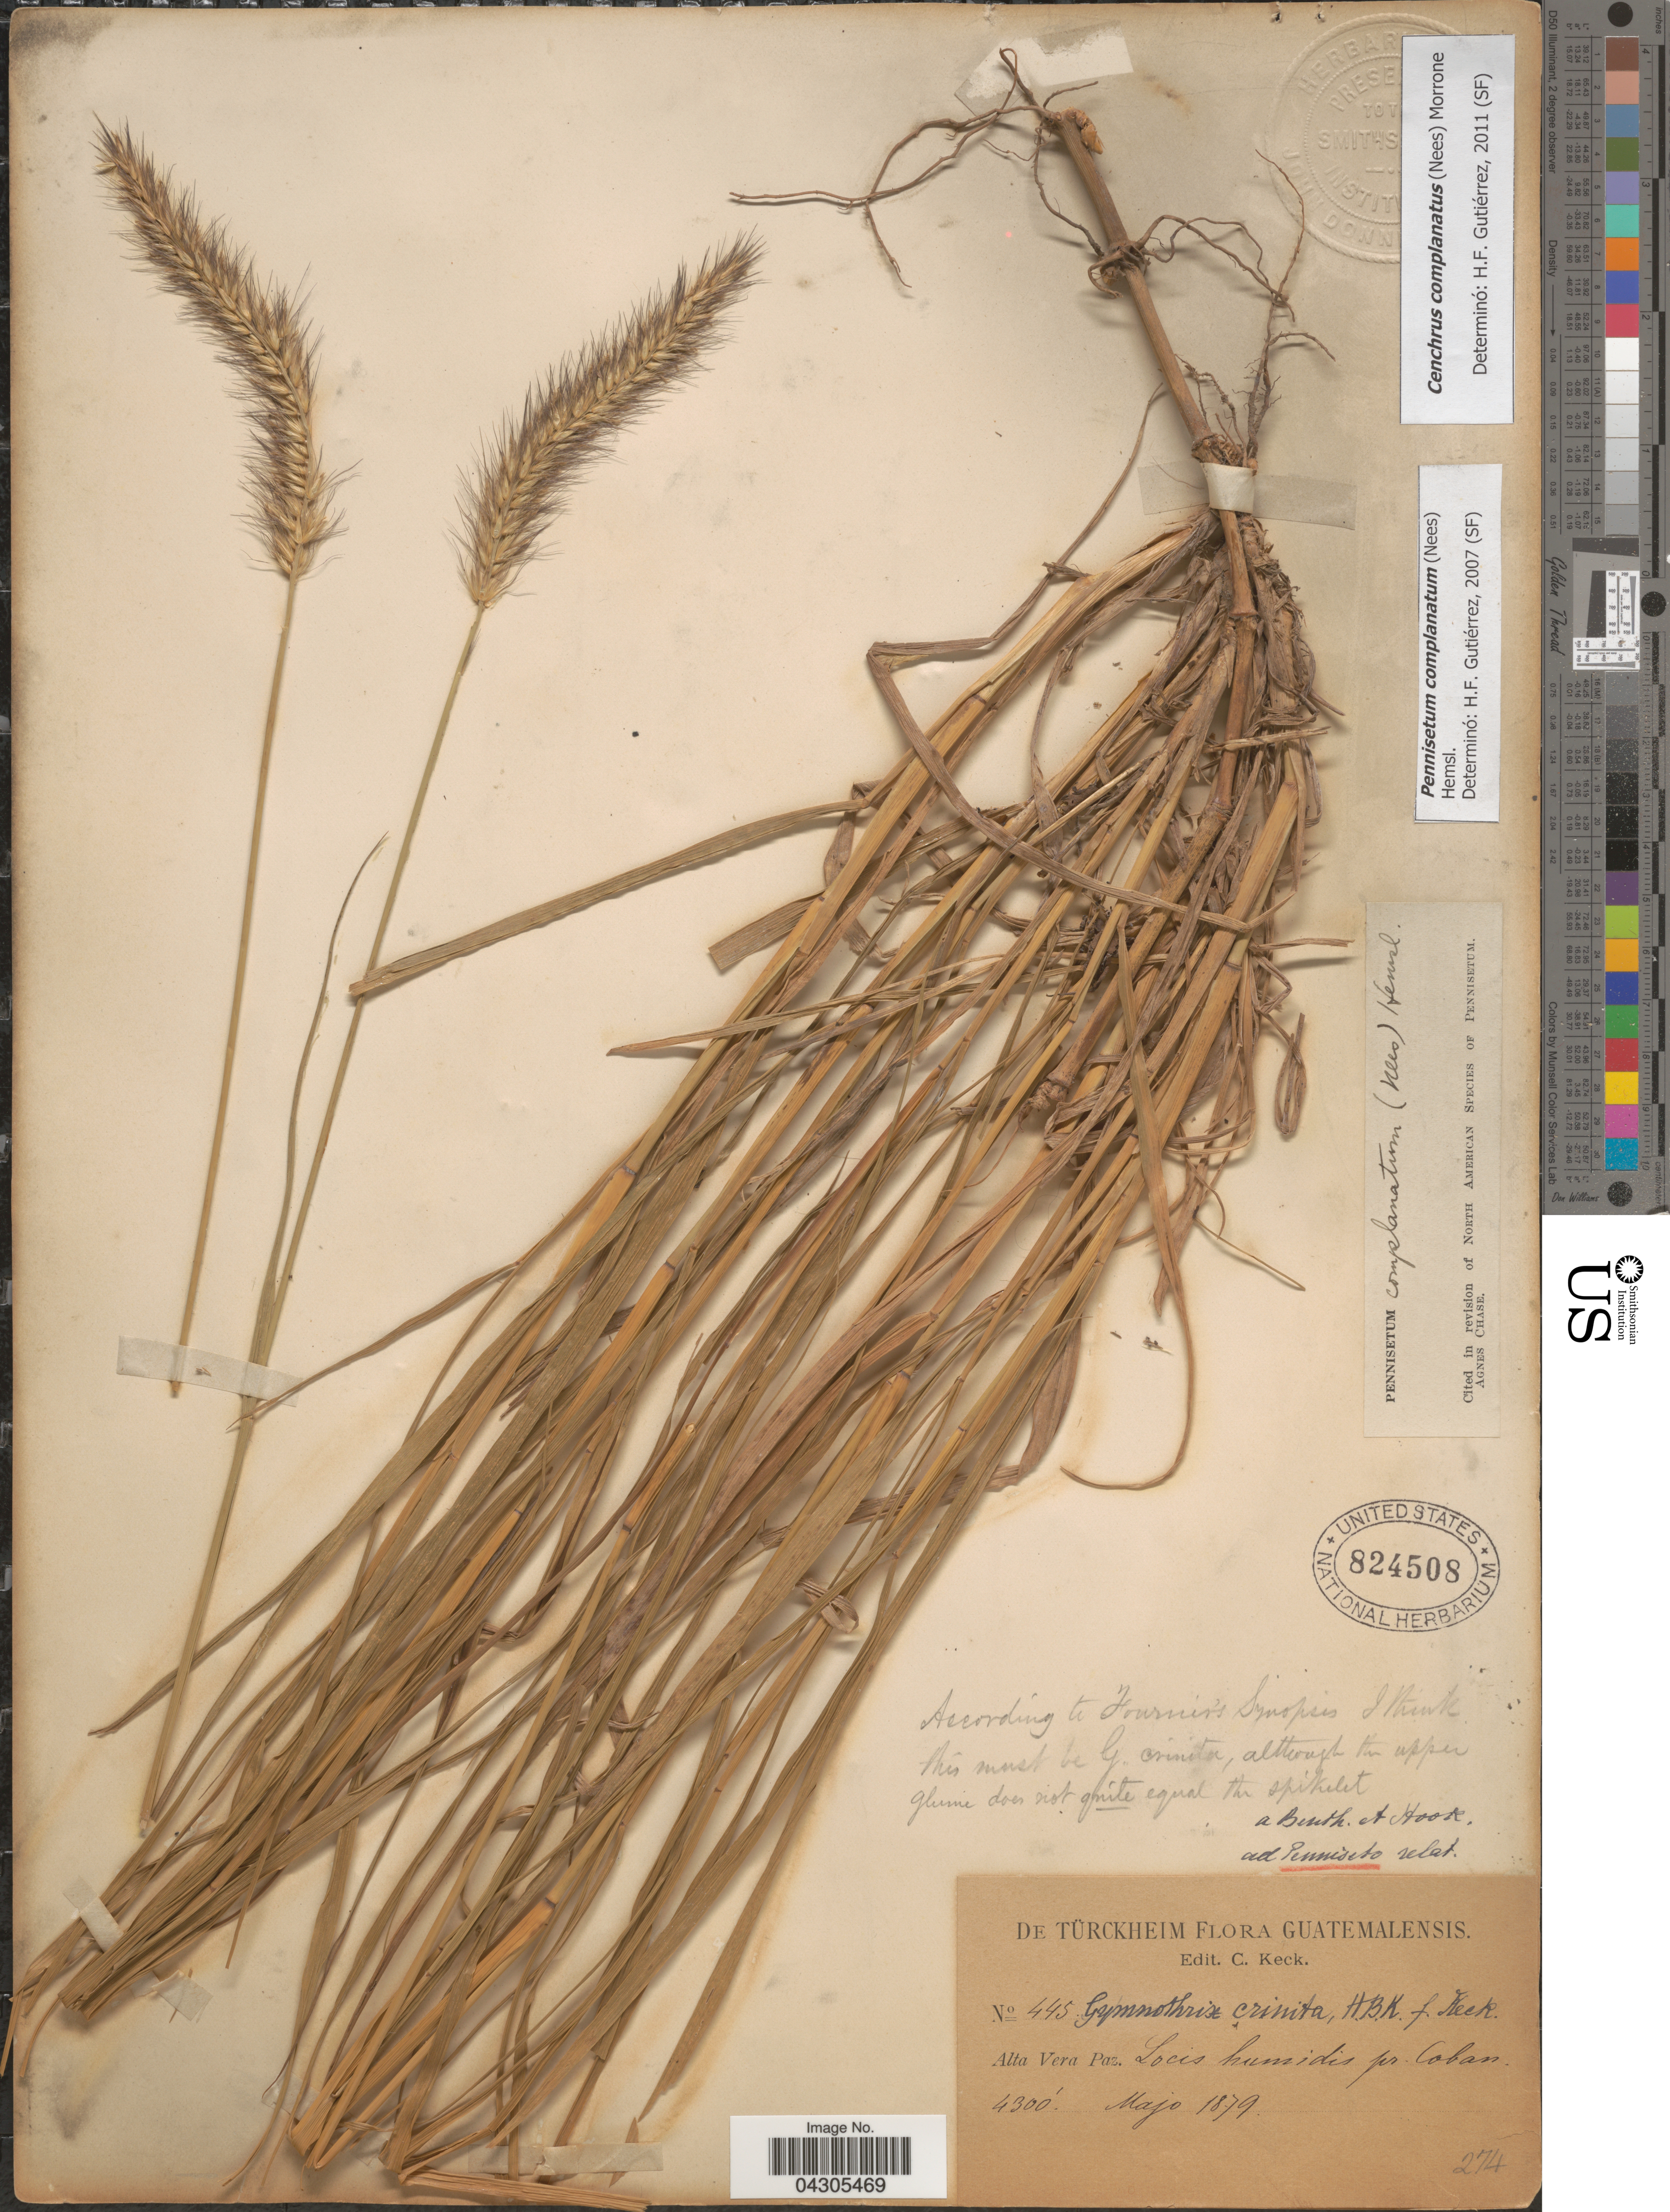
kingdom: Plantae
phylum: Tracheophyta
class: Liliopsida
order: Poales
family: Poaceae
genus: Cenchrus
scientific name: Cenchrus complanatus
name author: (Nees) Morrone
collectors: -. De Türckheim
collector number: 445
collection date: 1879-05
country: Guatemala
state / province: Alta Verapaz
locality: Alta Vera Paz. Locis humidis pr. Coban.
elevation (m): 1311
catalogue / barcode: US 824508